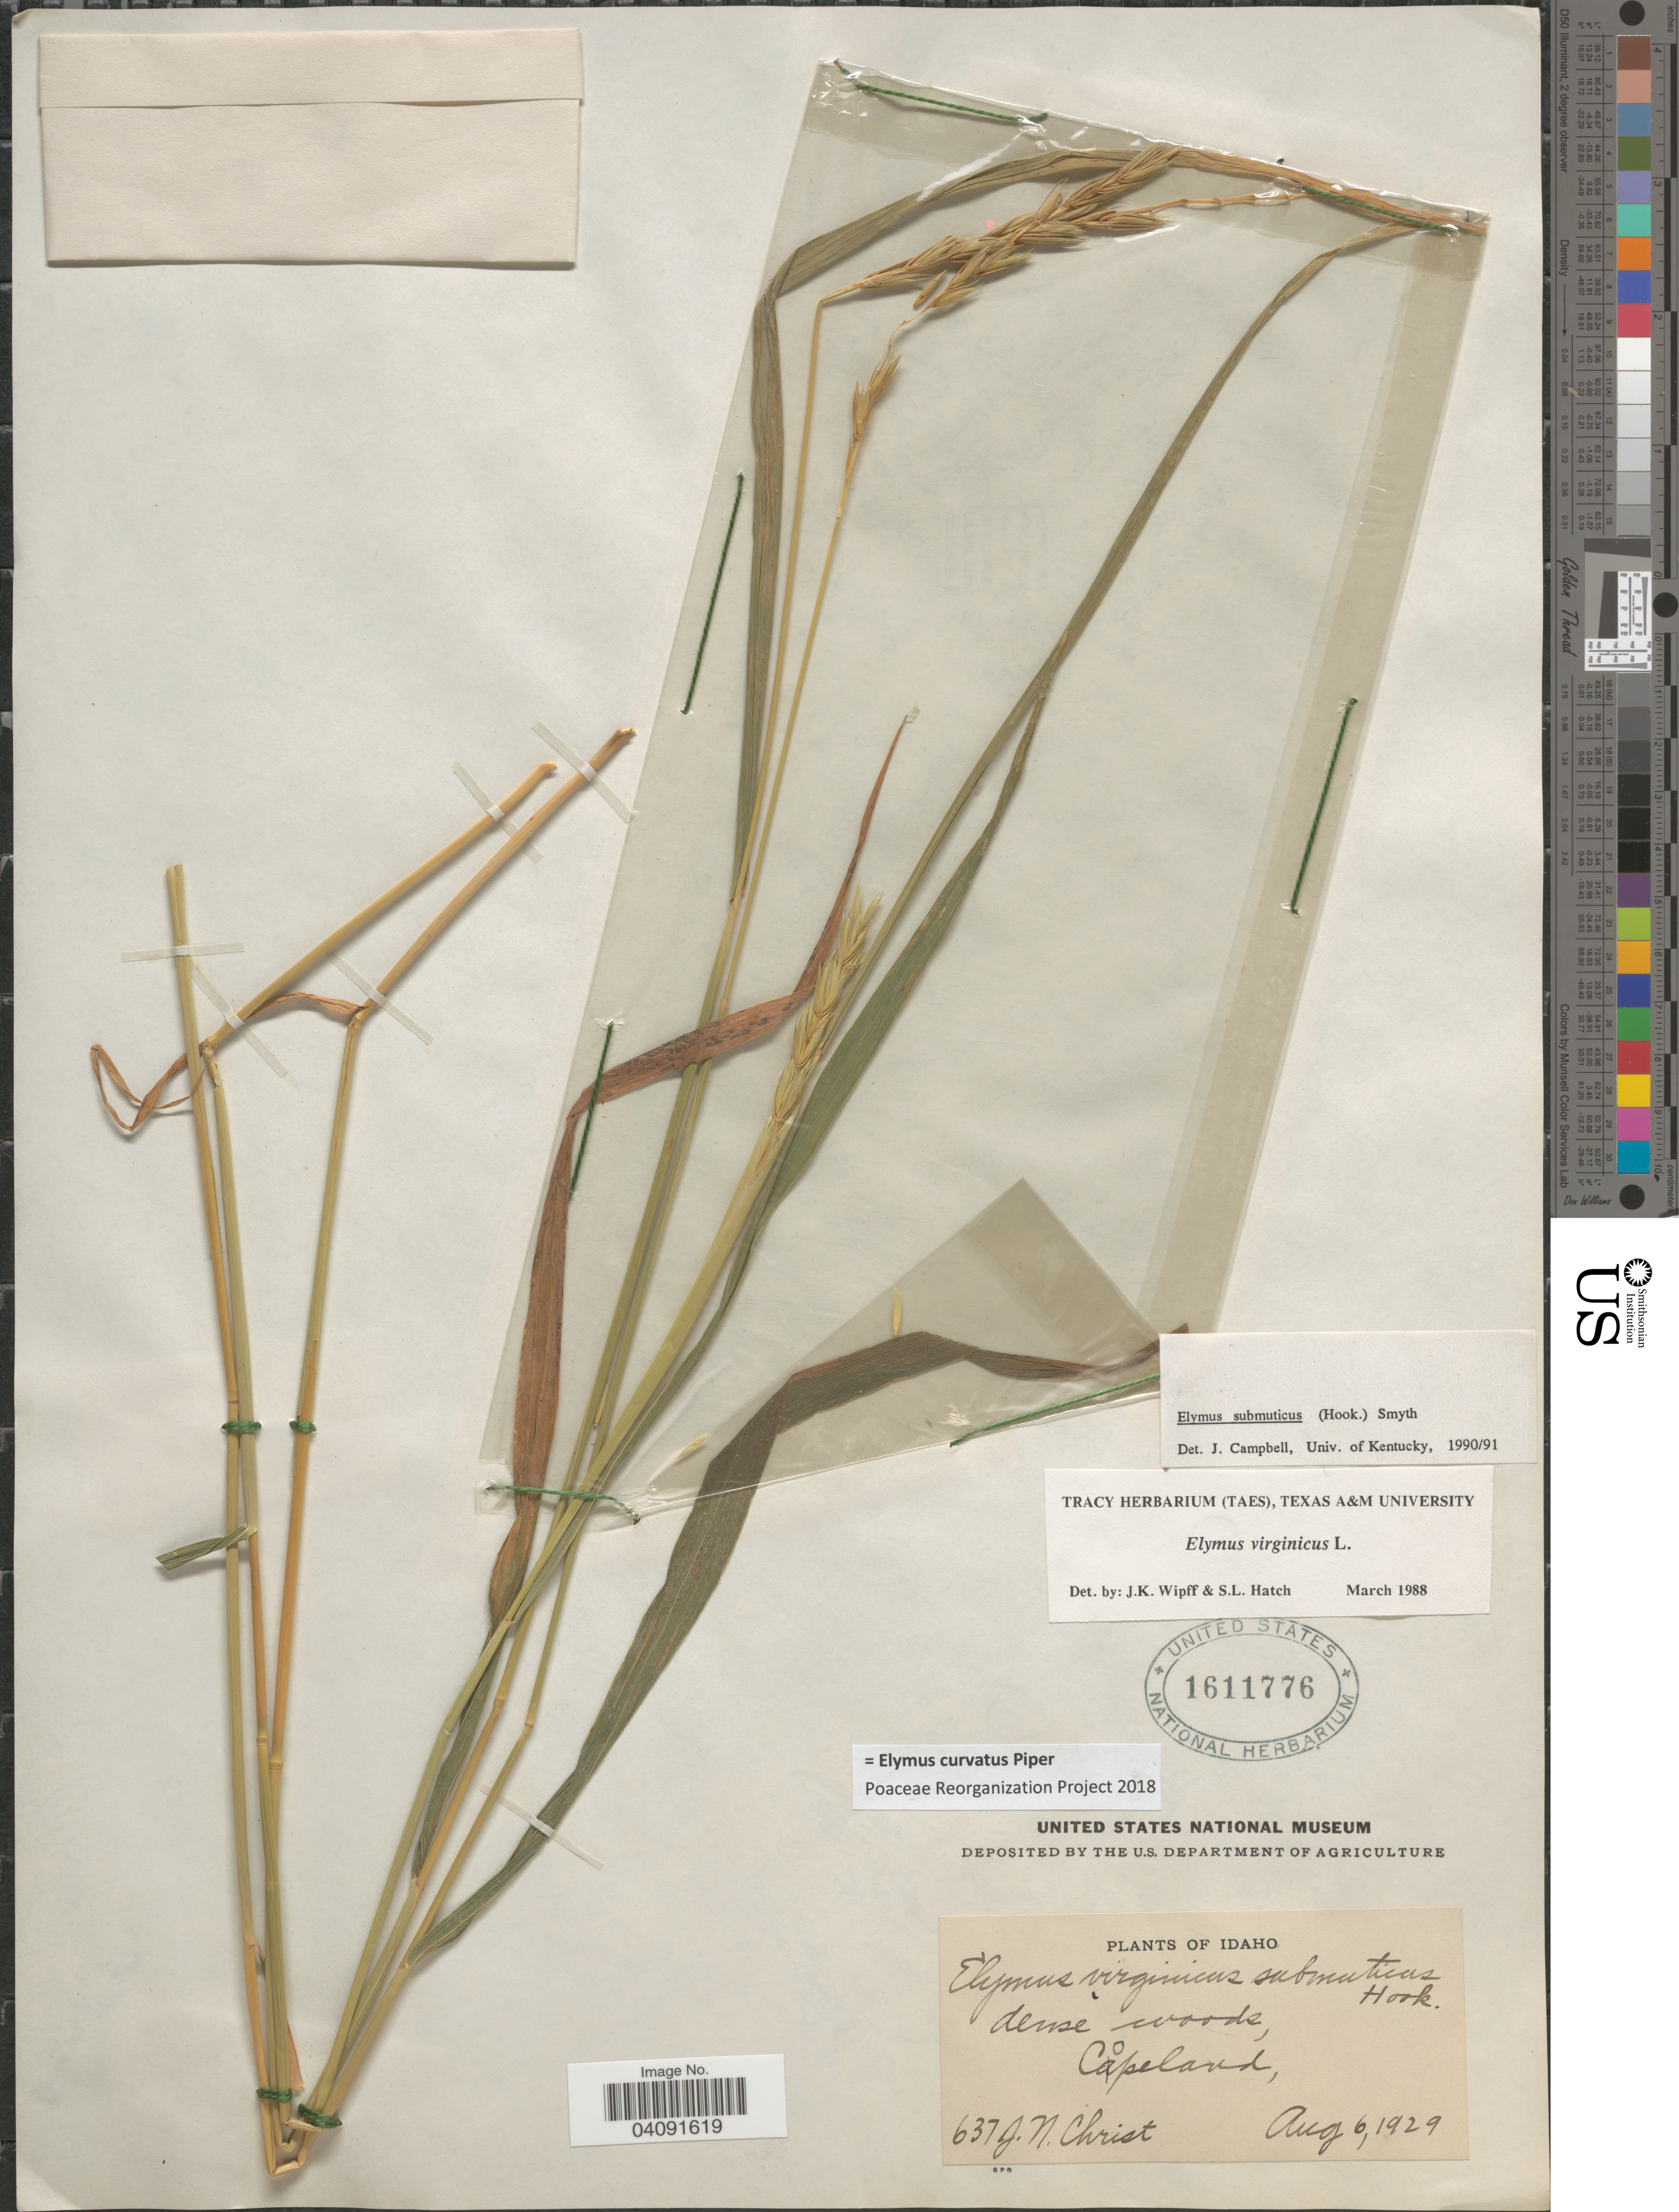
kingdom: Plantae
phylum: Tracheophyta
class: Liliopsida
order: Poales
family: Poaceae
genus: Elymus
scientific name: Elymus donianus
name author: (F.B. White) Á. Löve & D. Löve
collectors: J. Christ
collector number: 637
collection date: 1929-08-06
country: United States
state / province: Idaho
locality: Dense woods, Copeland.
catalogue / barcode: US 1611776